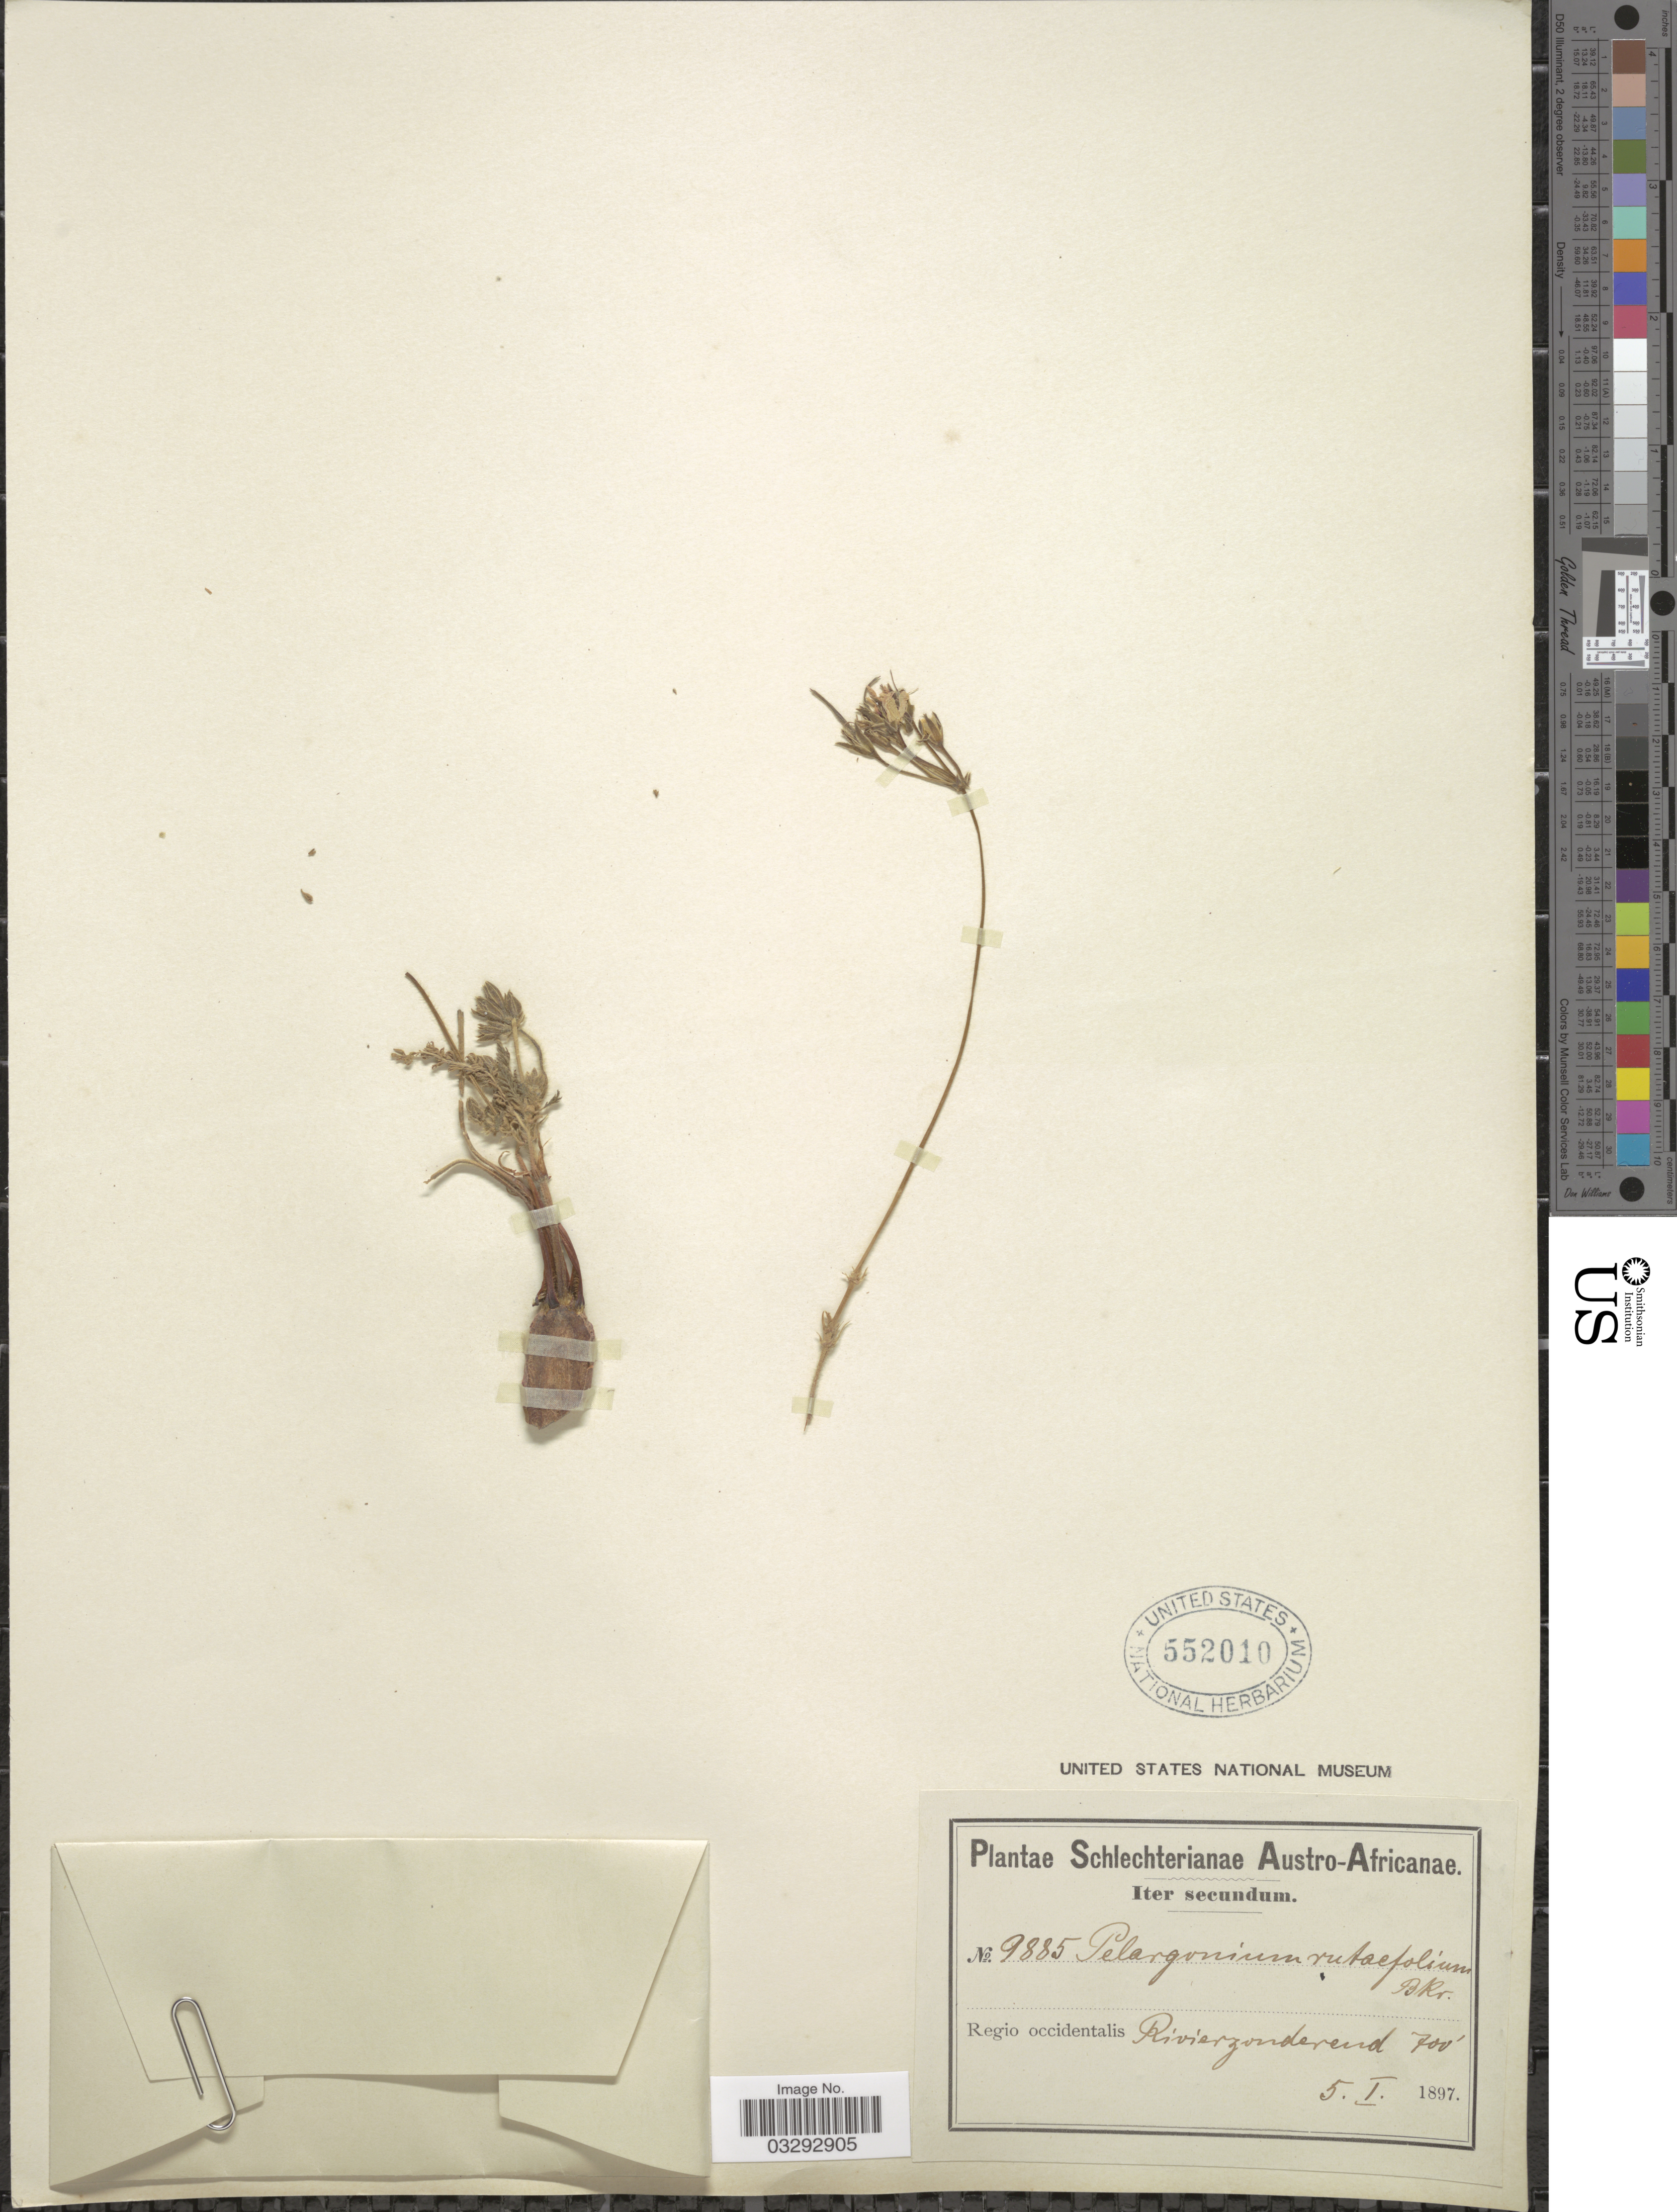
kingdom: Plantae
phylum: Tracheophyta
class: Magnoliopsida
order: Geraniales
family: Geraniaceae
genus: Pelargonium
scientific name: Pelargonium rutifolium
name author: Baker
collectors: Schlechter, --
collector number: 9885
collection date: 1897-01-05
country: South Africa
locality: Austro-Africanae, Regio occidentalis, Rivierzonderend.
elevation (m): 213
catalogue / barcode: US 552010